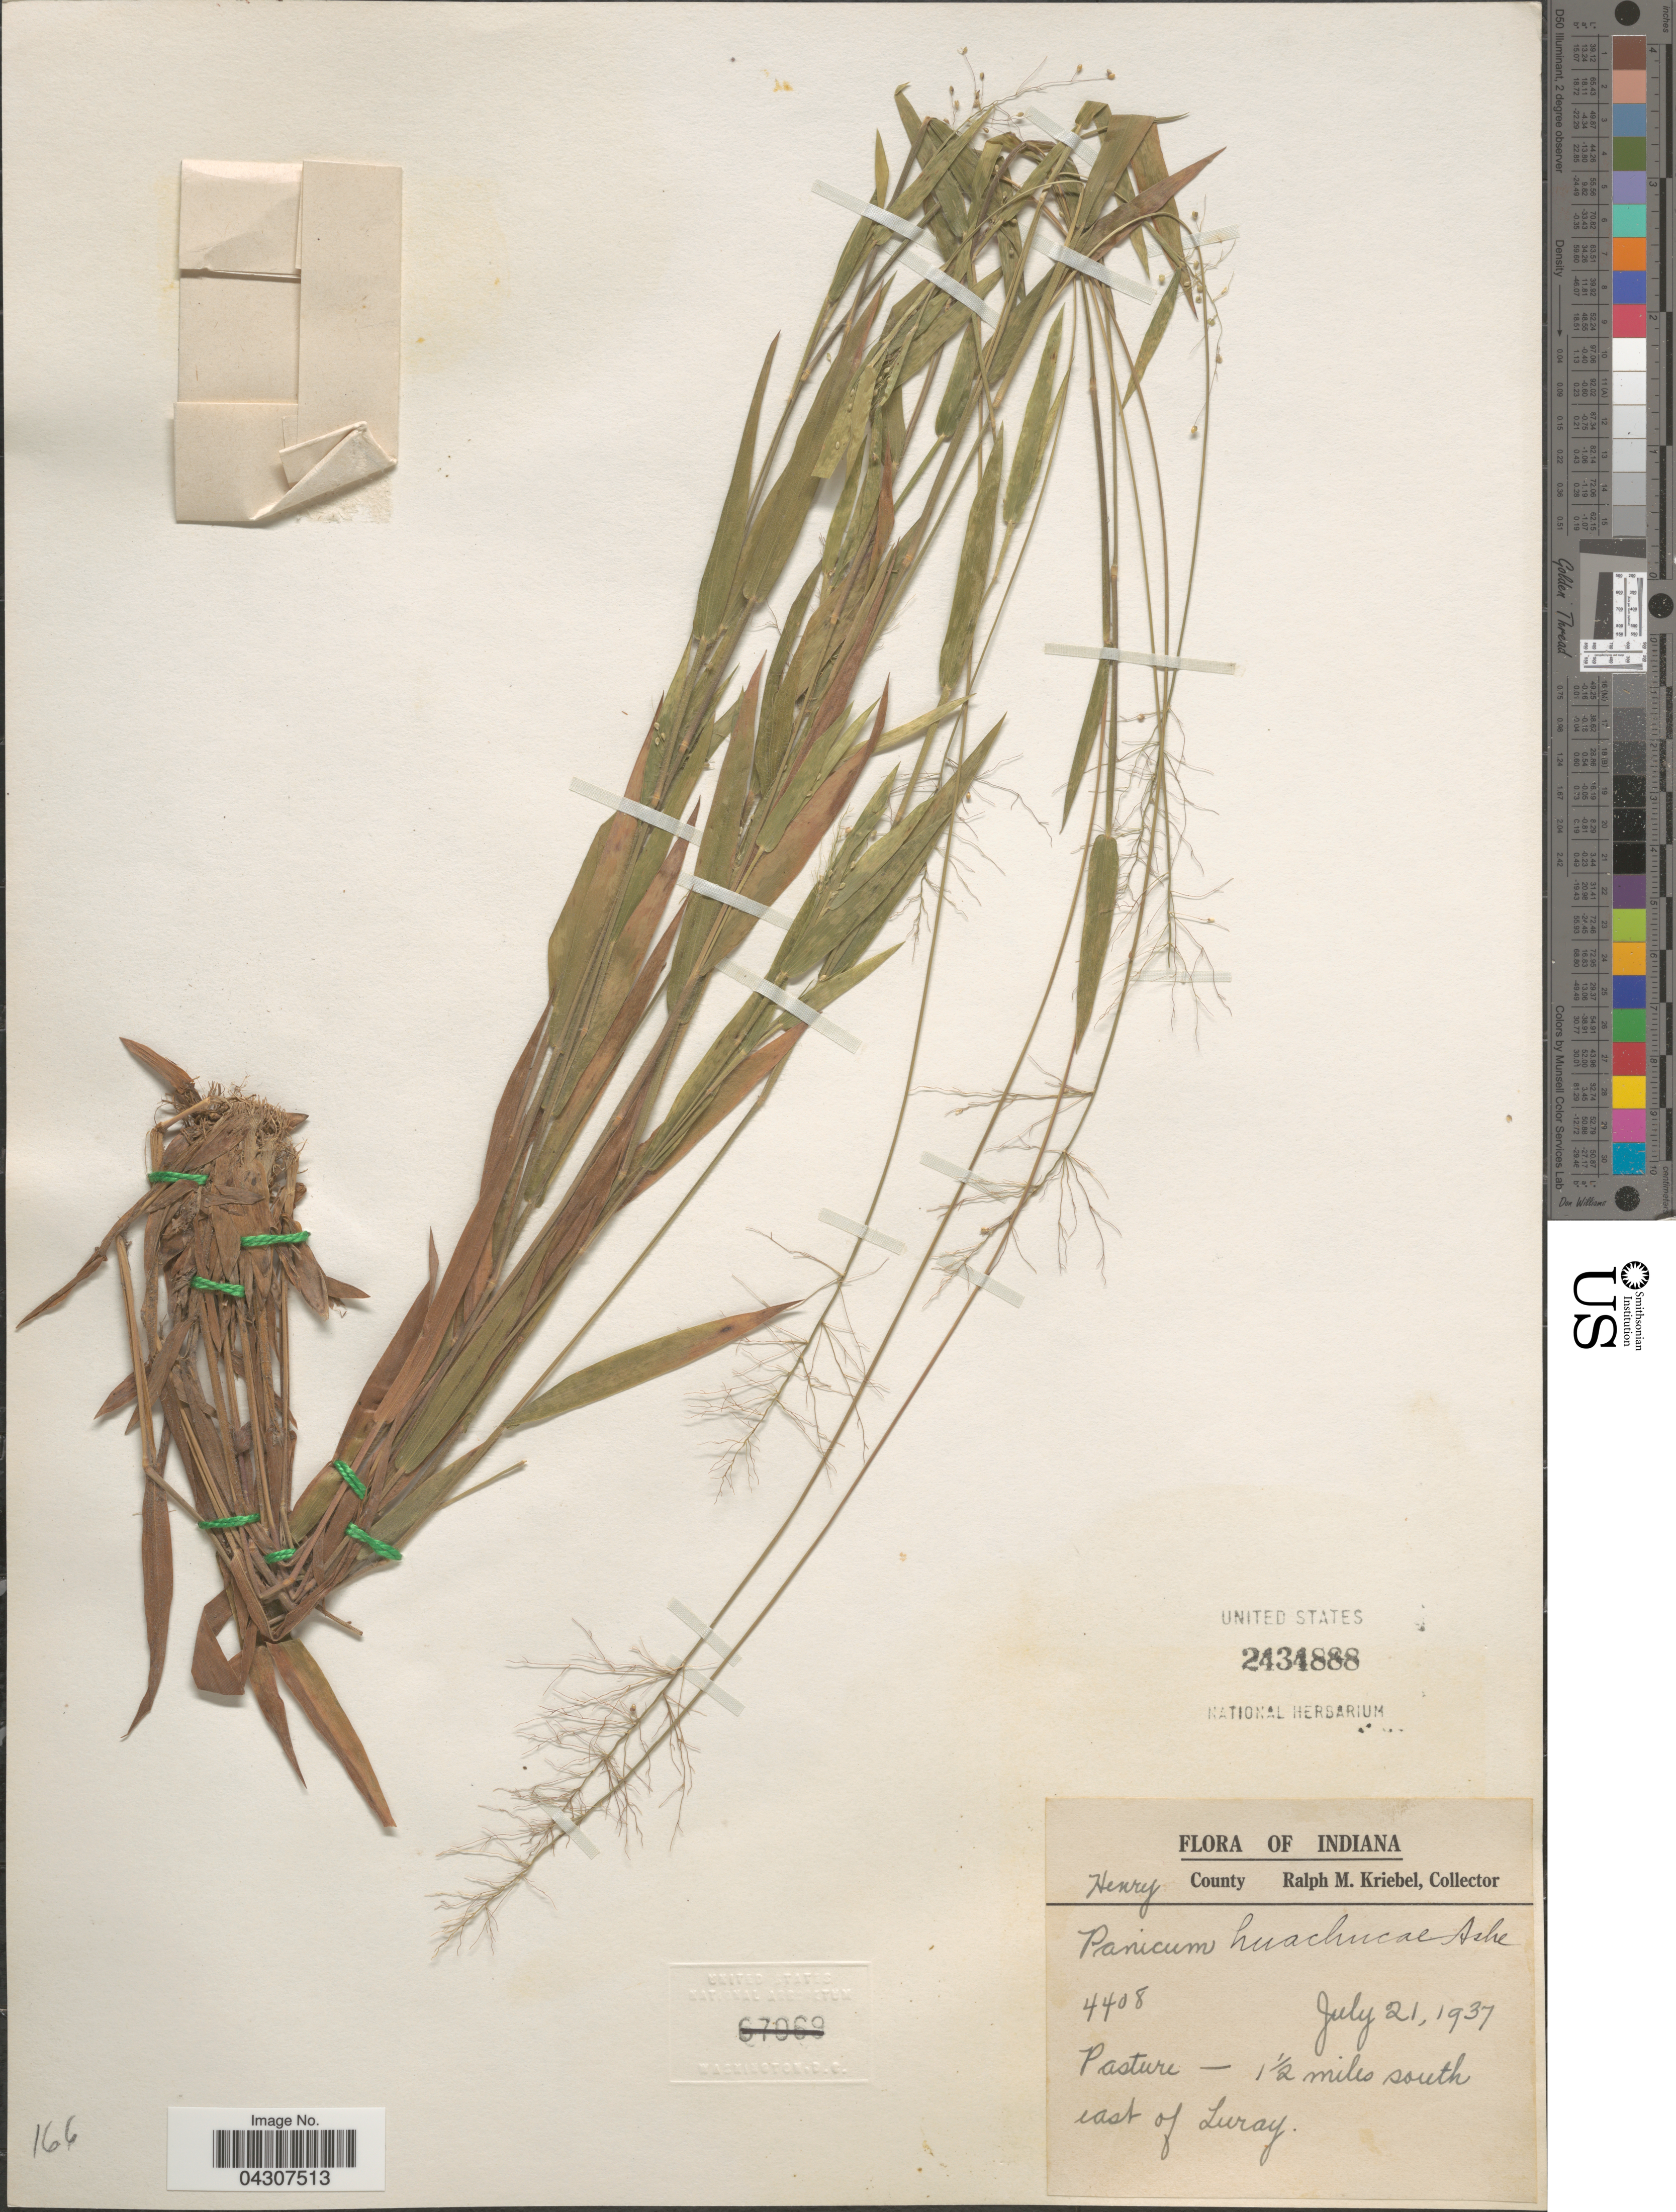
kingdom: Plantae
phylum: Tracheophyta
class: Liliopsida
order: Poales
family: Poaceae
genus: Dichanthelium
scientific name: Dichanthelium acuminatum var. acuminatum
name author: (Sw.) Gould & C.A. Clark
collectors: R. M. Kriebel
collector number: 4408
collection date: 1937-07-21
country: United States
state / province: Indiana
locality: Henry County. Pasture-1½ miles south east of Luray.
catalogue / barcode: US 2434888